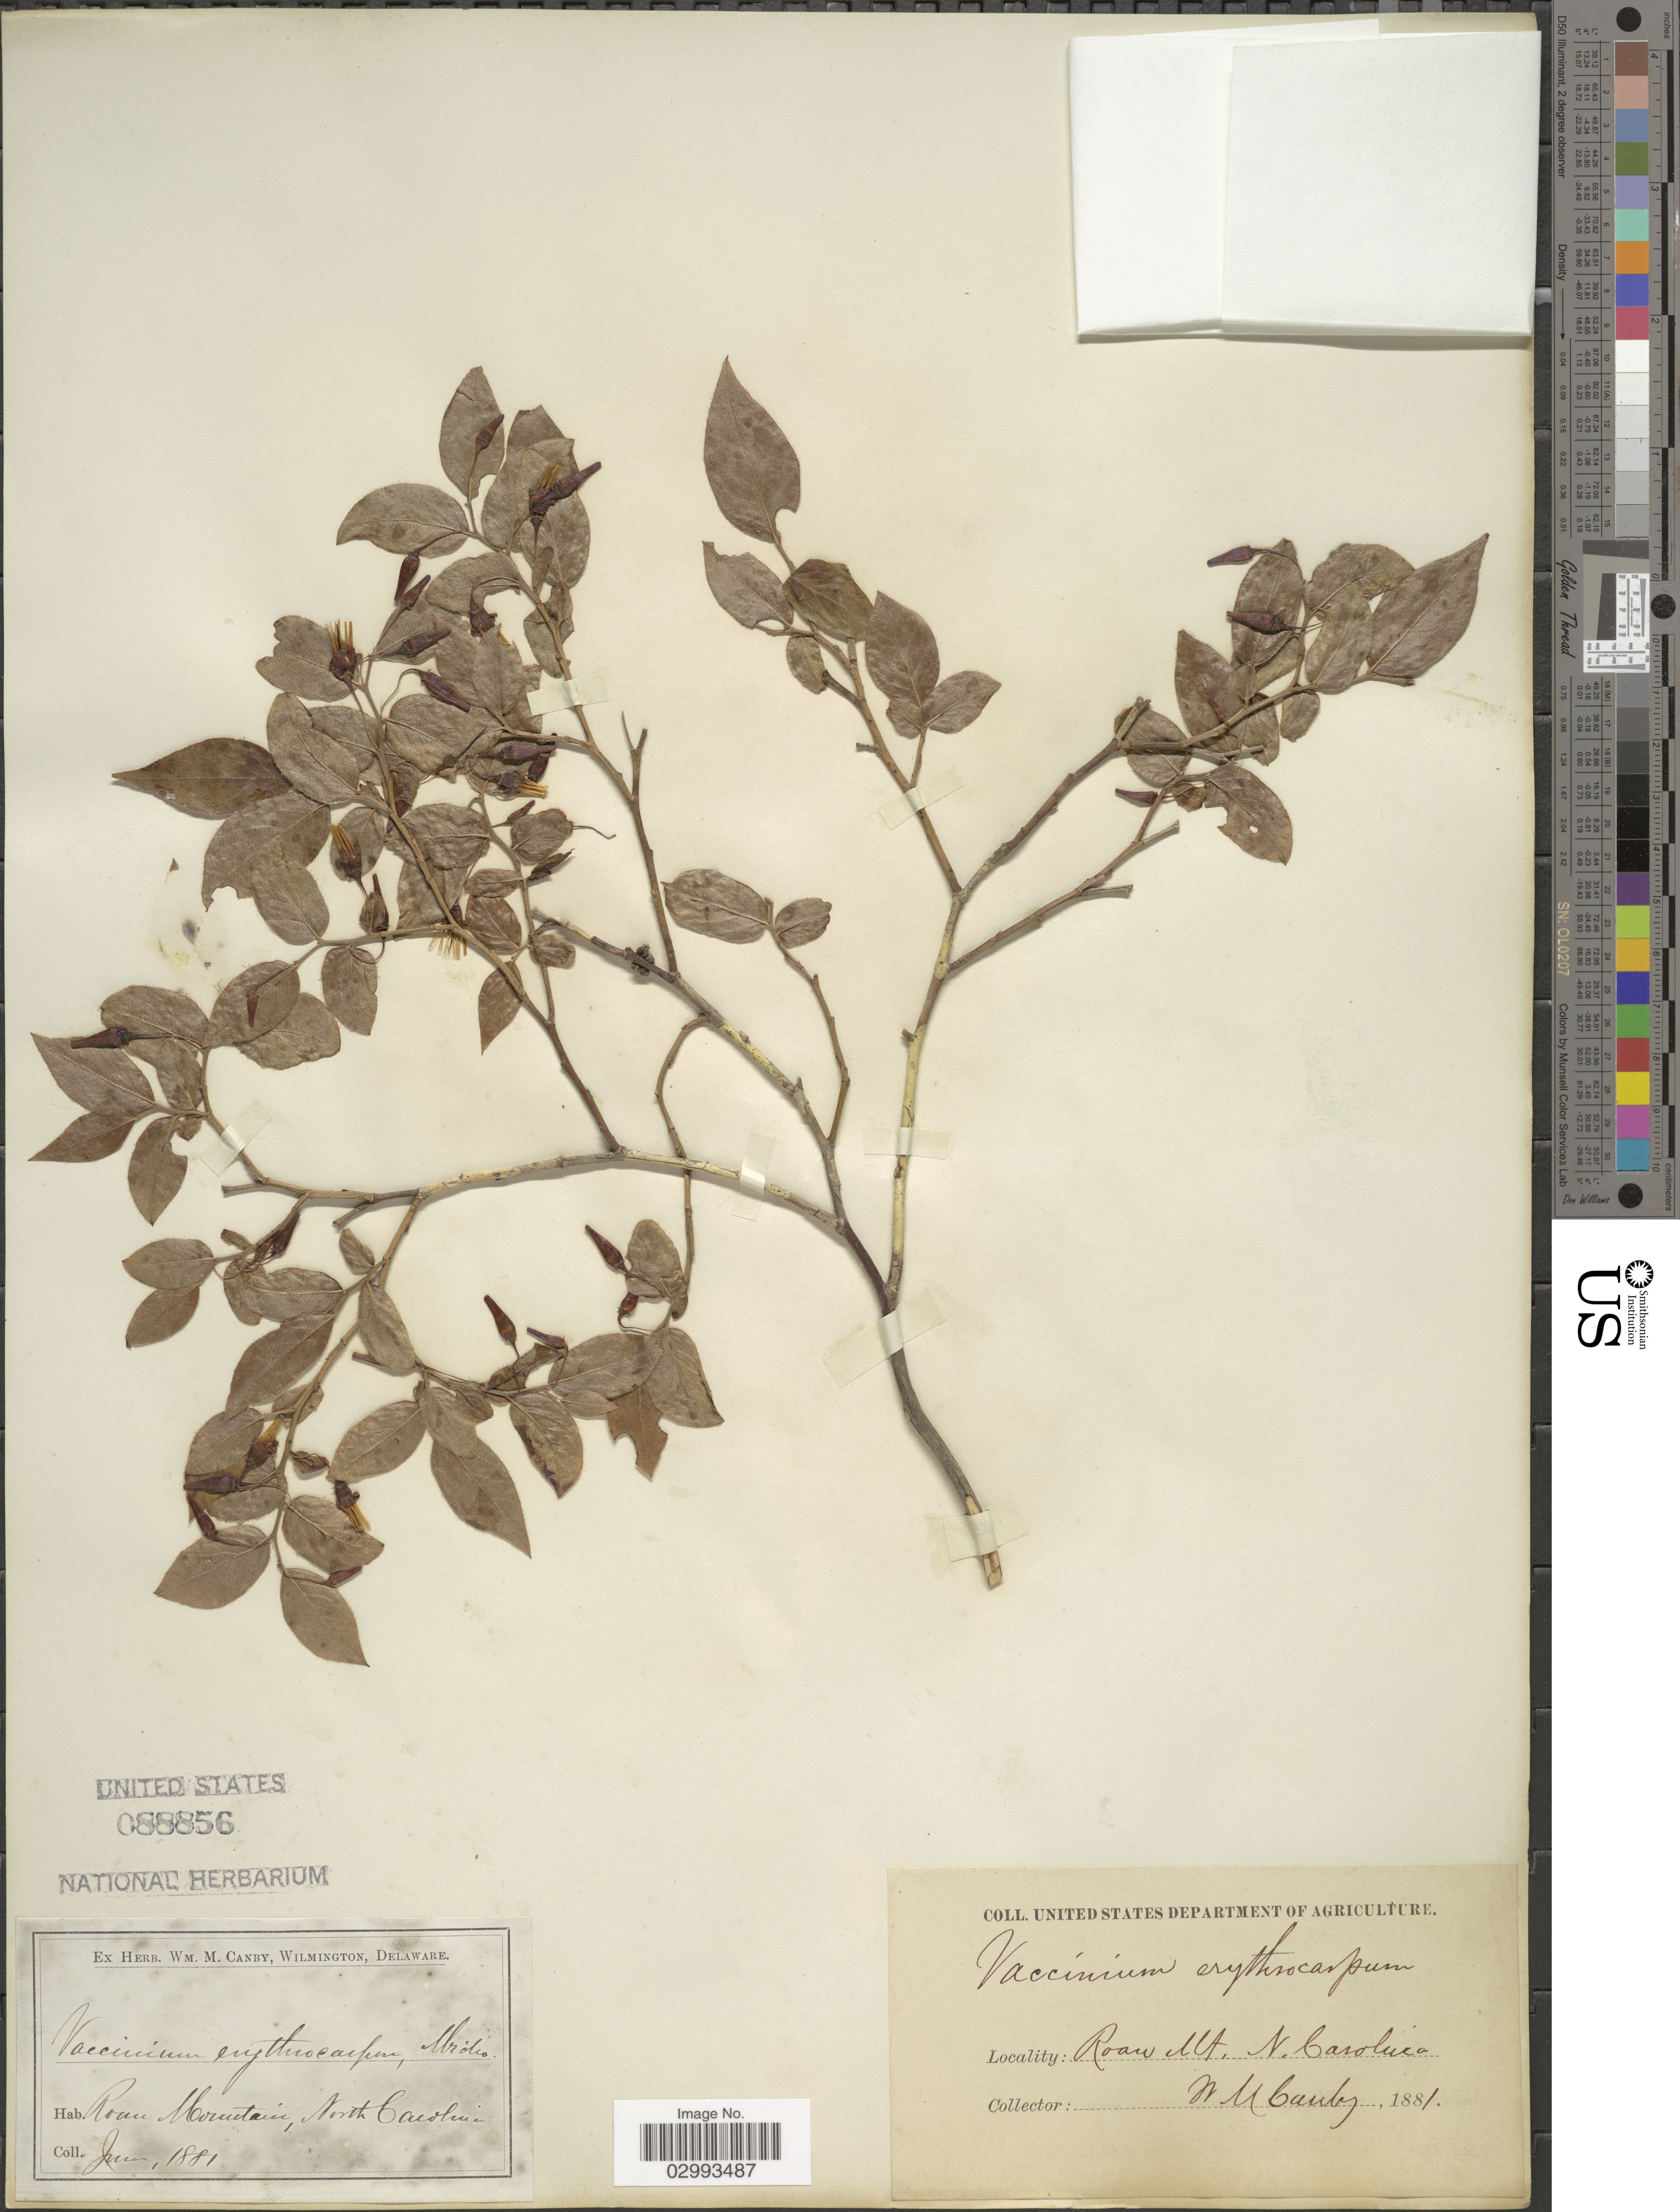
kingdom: Plantae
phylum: Tracheophyta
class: Magnoliopsida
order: Ericales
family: Ericaceae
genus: Hugeria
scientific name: Hugeria erythrocarpa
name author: (Michx.) Small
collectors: W. M. Canby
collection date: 1881-06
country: United States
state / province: North Carolina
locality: Roan Mountain.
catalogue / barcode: US 88856